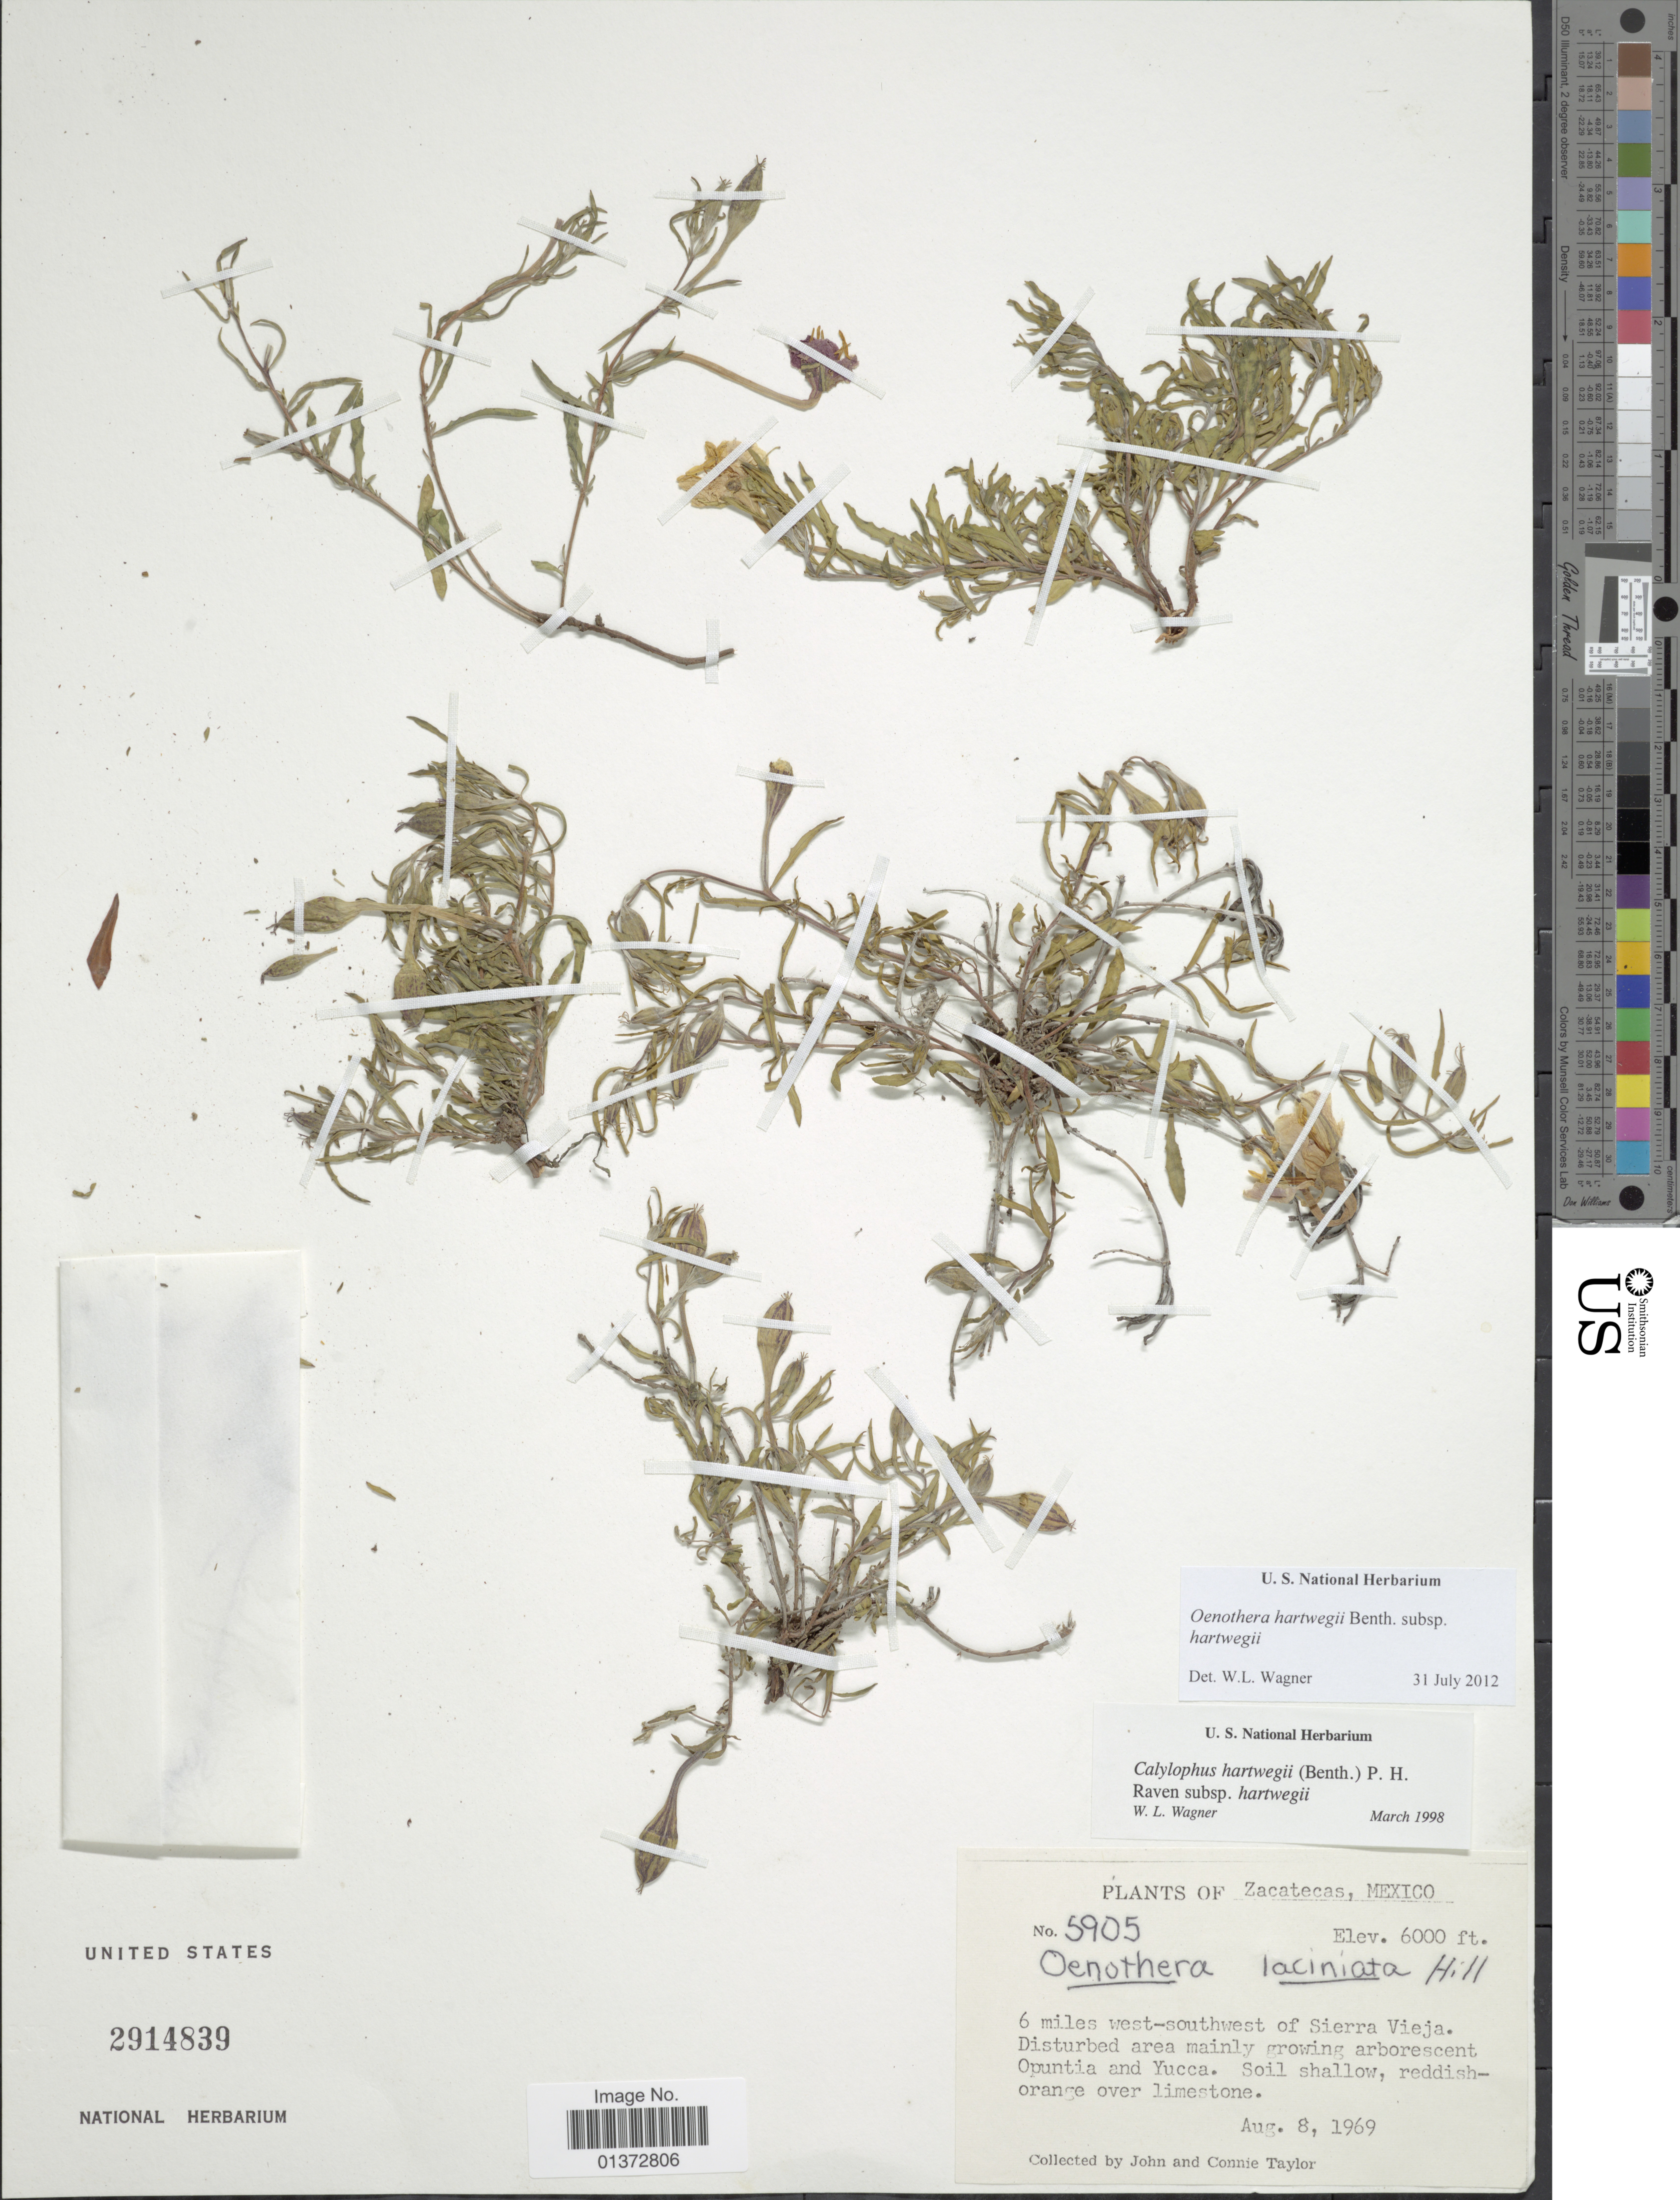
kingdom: Plantae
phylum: Tracheophyta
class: Magnoliopsida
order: Myrtales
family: Onagraceae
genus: Oenothera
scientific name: Oenothera hartwegii subsp. hartwegii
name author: Benth.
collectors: J. Taylor & C. Taylor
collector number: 5905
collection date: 1969-08-08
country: Mexico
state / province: Zacatecas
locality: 6 miles west-southwest of Sierra Vieja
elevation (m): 1829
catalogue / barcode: US 2914839